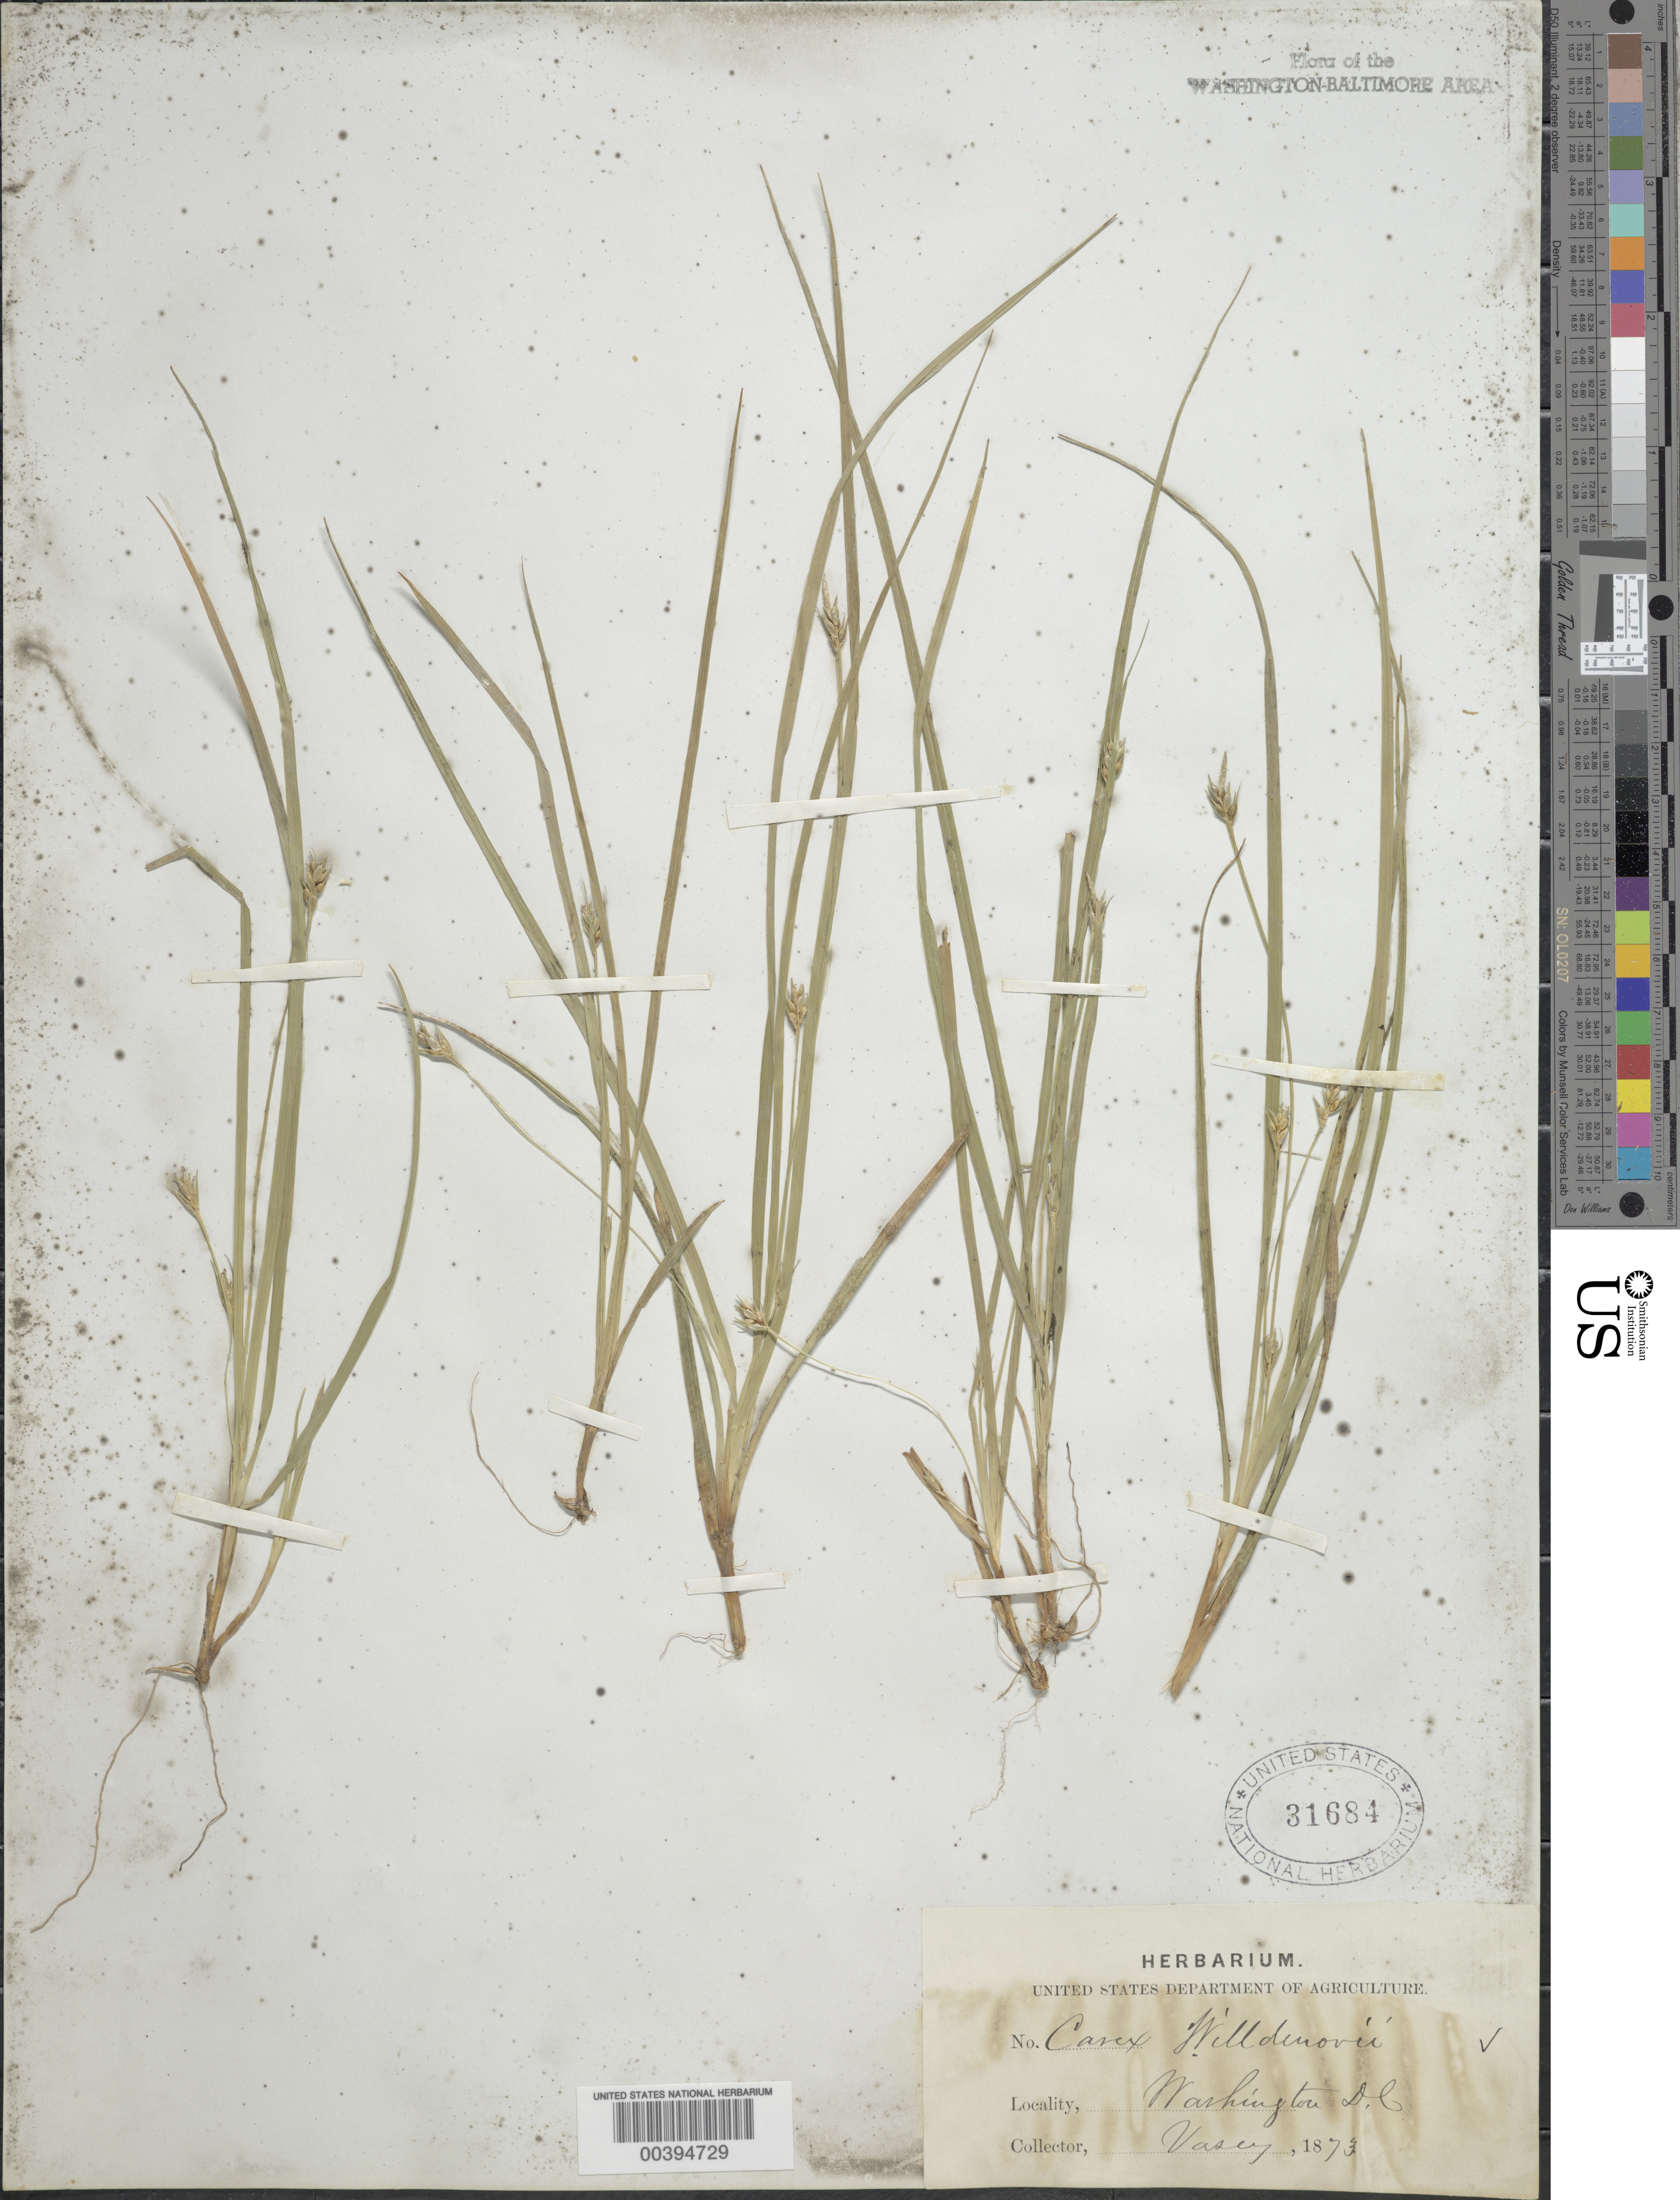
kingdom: Plantae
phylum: Tracheophyta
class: Liliopsida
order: Poales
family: Cyperaceae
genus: Carex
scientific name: Carex willdenowii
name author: Willd.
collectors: H. A. Allard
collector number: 20356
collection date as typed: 08 Jun 1952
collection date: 1952-06-08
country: United States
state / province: Virginia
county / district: Culpeper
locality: Buzzard Mountain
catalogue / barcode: US 2095684